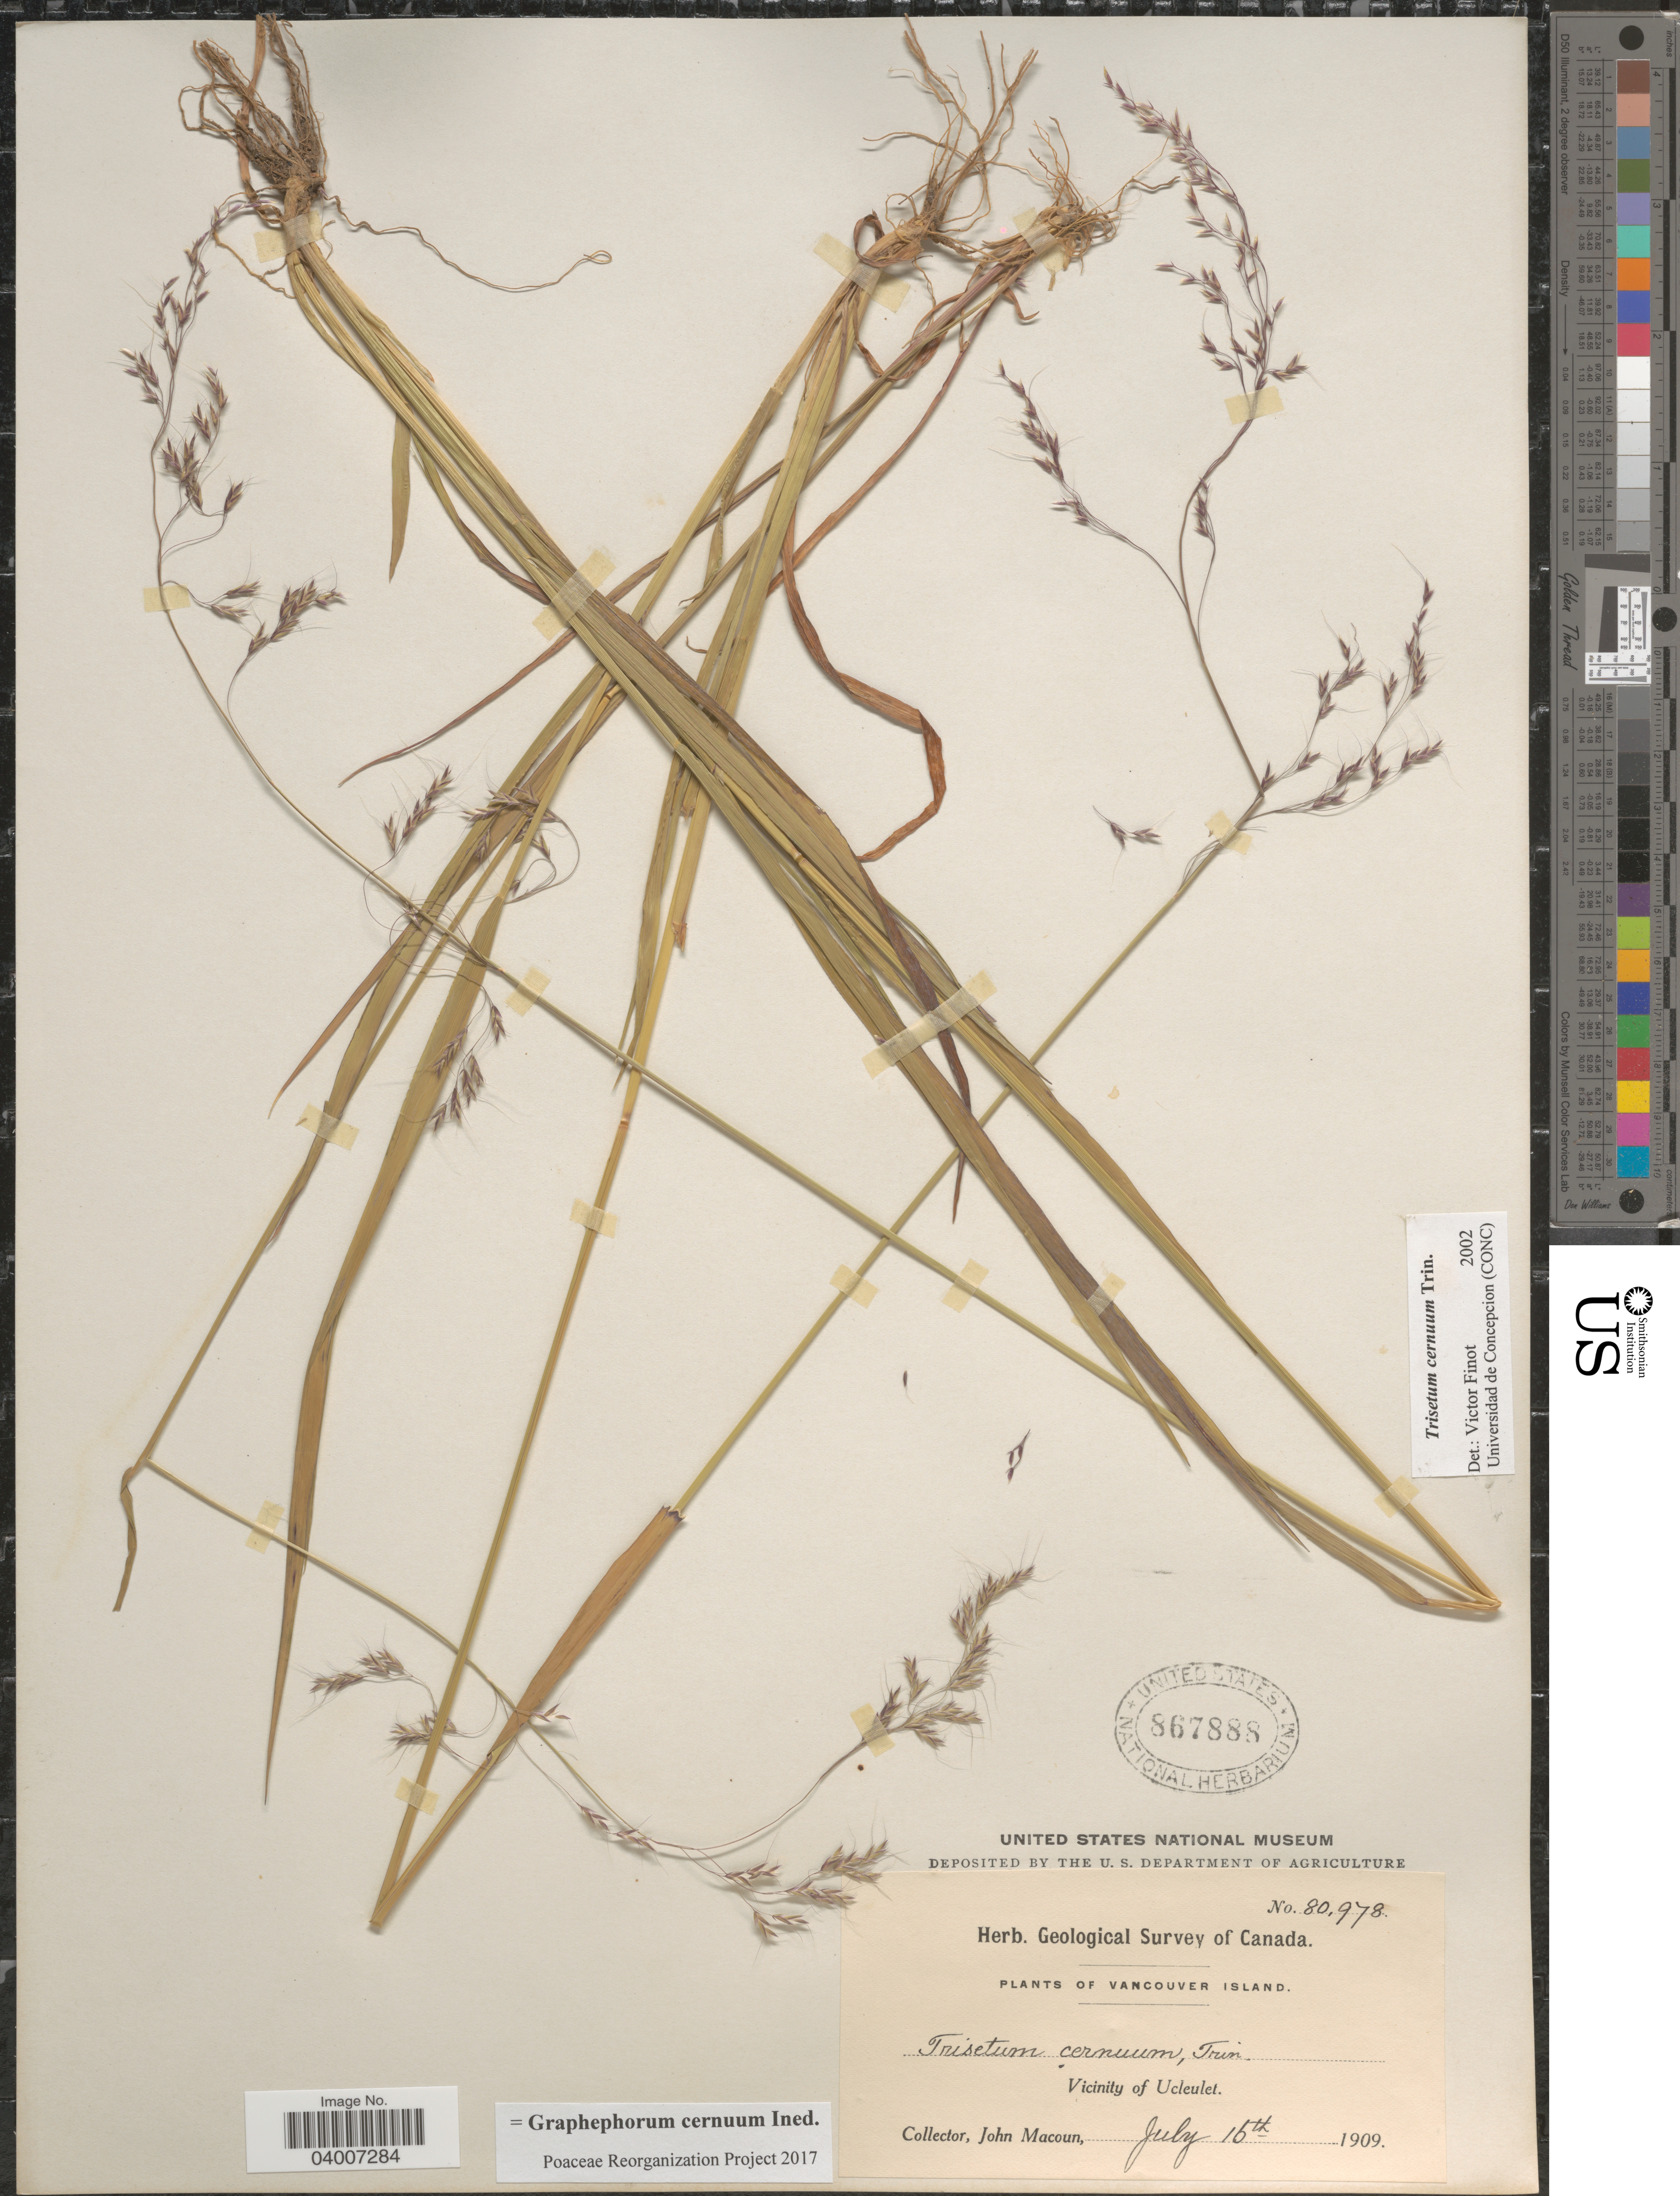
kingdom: Plantae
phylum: Tracheophyta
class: Liliopsida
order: Poales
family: Poaceae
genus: Graphephorum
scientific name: Graphephorum cernuum ined.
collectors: J. Macoun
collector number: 80978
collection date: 1909-07-15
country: Canada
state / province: British Columbia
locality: Vancouver Island. Vicinity of Ucleulet.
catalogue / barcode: US 867888